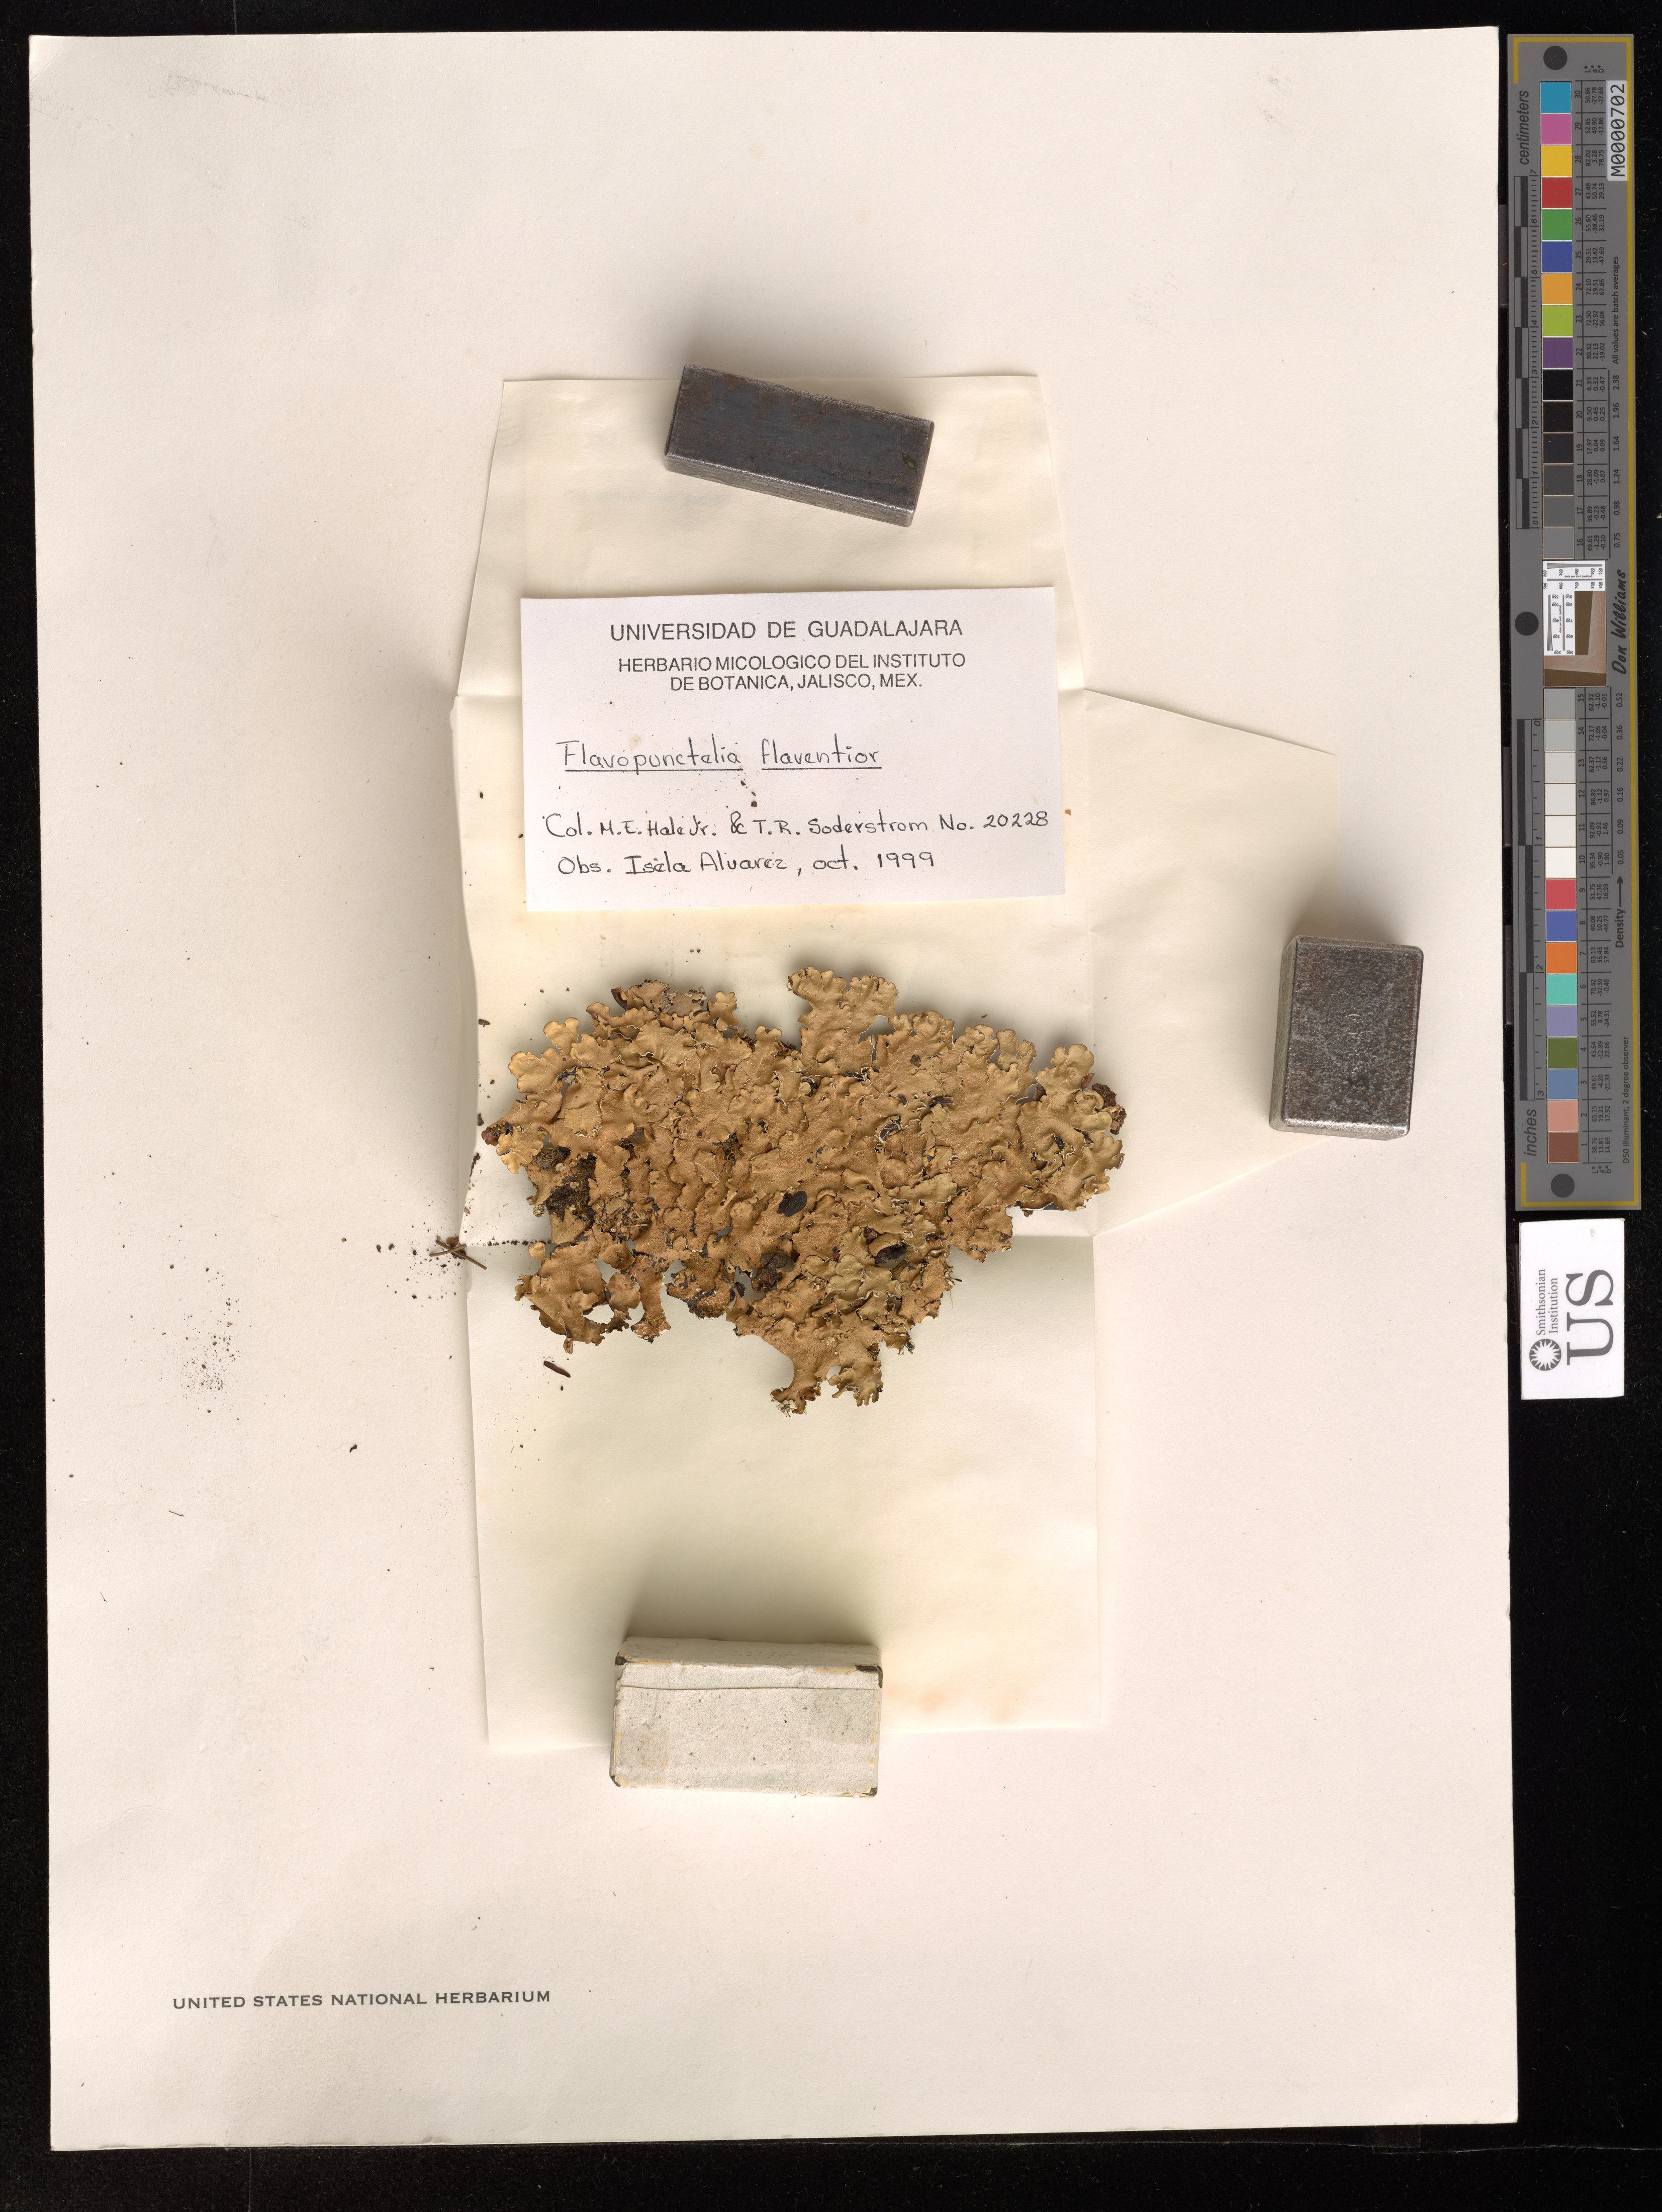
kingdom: Fungi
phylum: Ascomycota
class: Lecanoromycetes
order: Lecanorales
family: Parmeliaceae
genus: Parmelia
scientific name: Parmelia flaventior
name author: Stirt.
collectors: M. Hale & T. R. Soderstrom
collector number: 20228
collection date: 1960-03-25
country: Mexico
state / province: Chiapas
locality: Km. 1145 on highway 190, west of San Cristóbal.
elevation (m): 2120